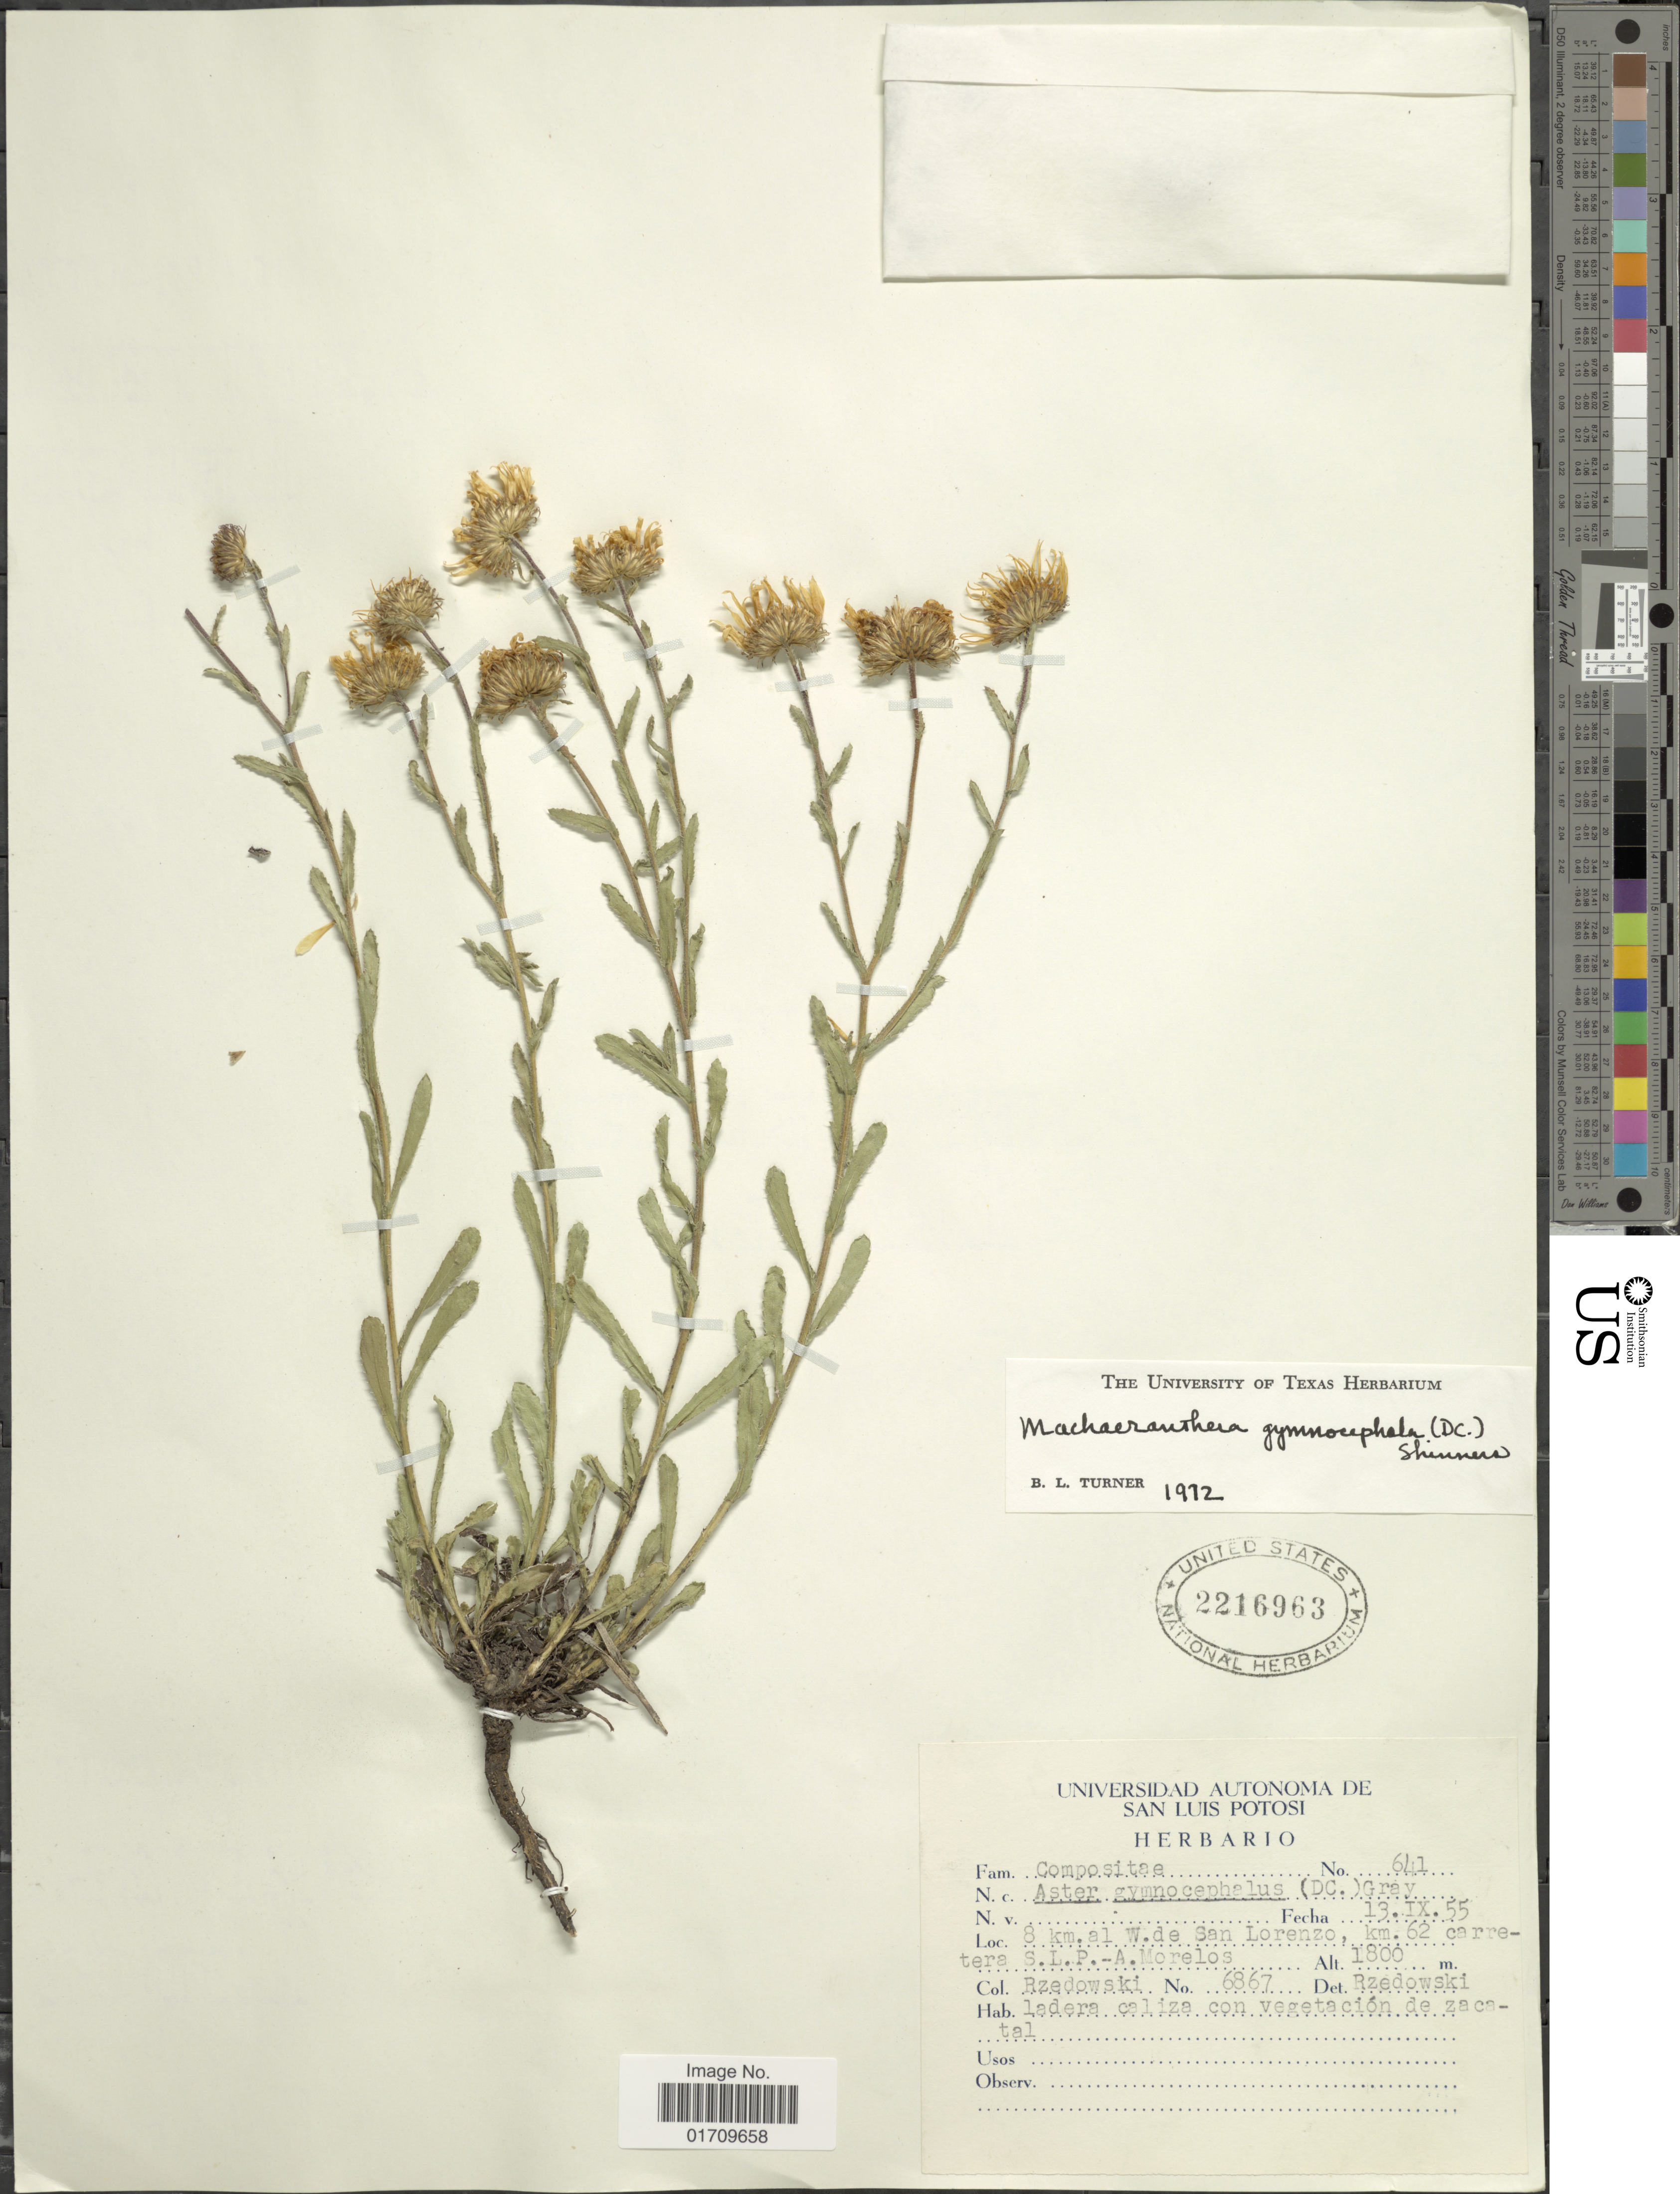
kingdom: Plantae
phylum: Tracheophyta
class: Magnoliopsida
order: Asterales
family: Asteraceae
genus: Machaeranthera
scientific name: Machaeranthera gymnocephala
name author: (DC.) Shinners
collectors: Rzedowski, --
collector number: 6867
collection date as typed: Transcribed d/m/y: 13/9/55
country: Mexico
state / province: San Luis Potosí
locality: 8 km al W de San Lorenzo, km 62 carretera S. L. P.- A. Morelos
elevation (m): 1800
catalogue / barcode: US 2216963